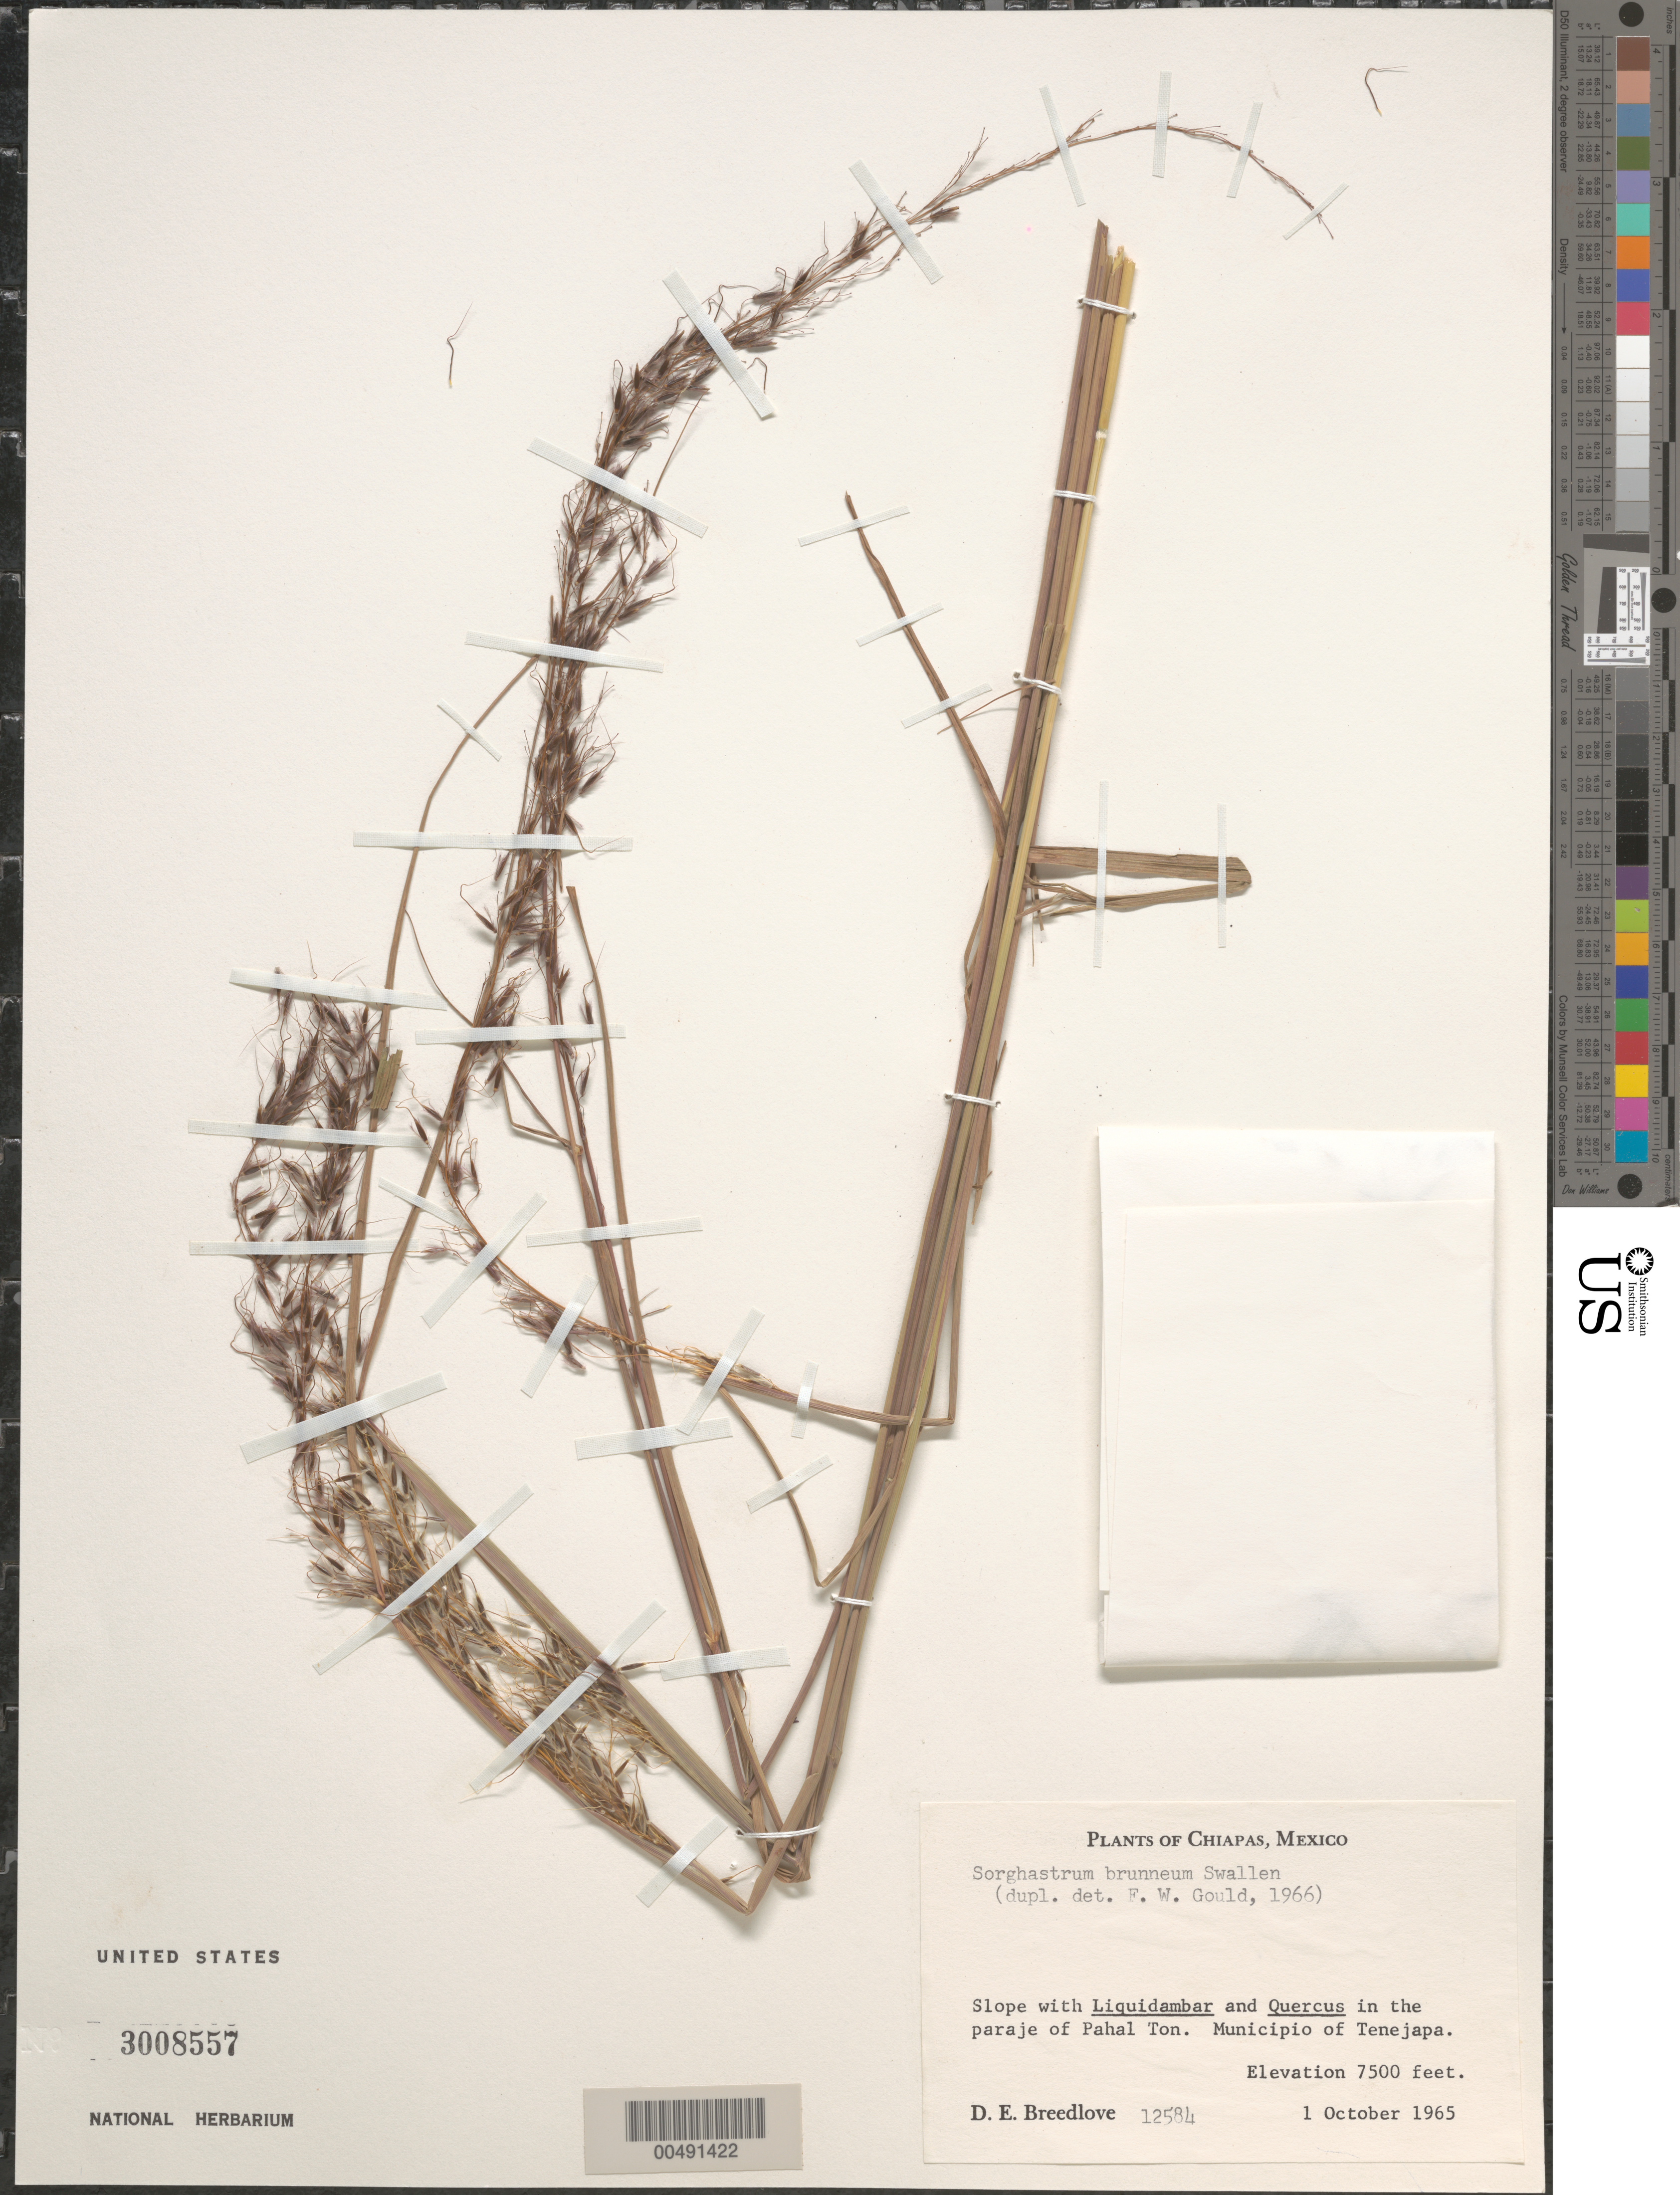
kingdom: Plantae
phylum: Tracheophyta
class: Liliopsida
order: Poales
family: Poaceae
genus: Sorghastrum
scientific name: Sorghastrum brunneum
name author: Swallen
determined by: Gould, F. W.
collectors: D. E. Breedlove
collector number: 12584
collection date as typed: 1 Oct 1965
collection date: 1965-10-01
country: Mexico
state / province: Chiapas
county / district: Tenejapa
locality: In the paraje of Pahal Ton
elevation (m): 2286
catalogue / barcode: US 3008557